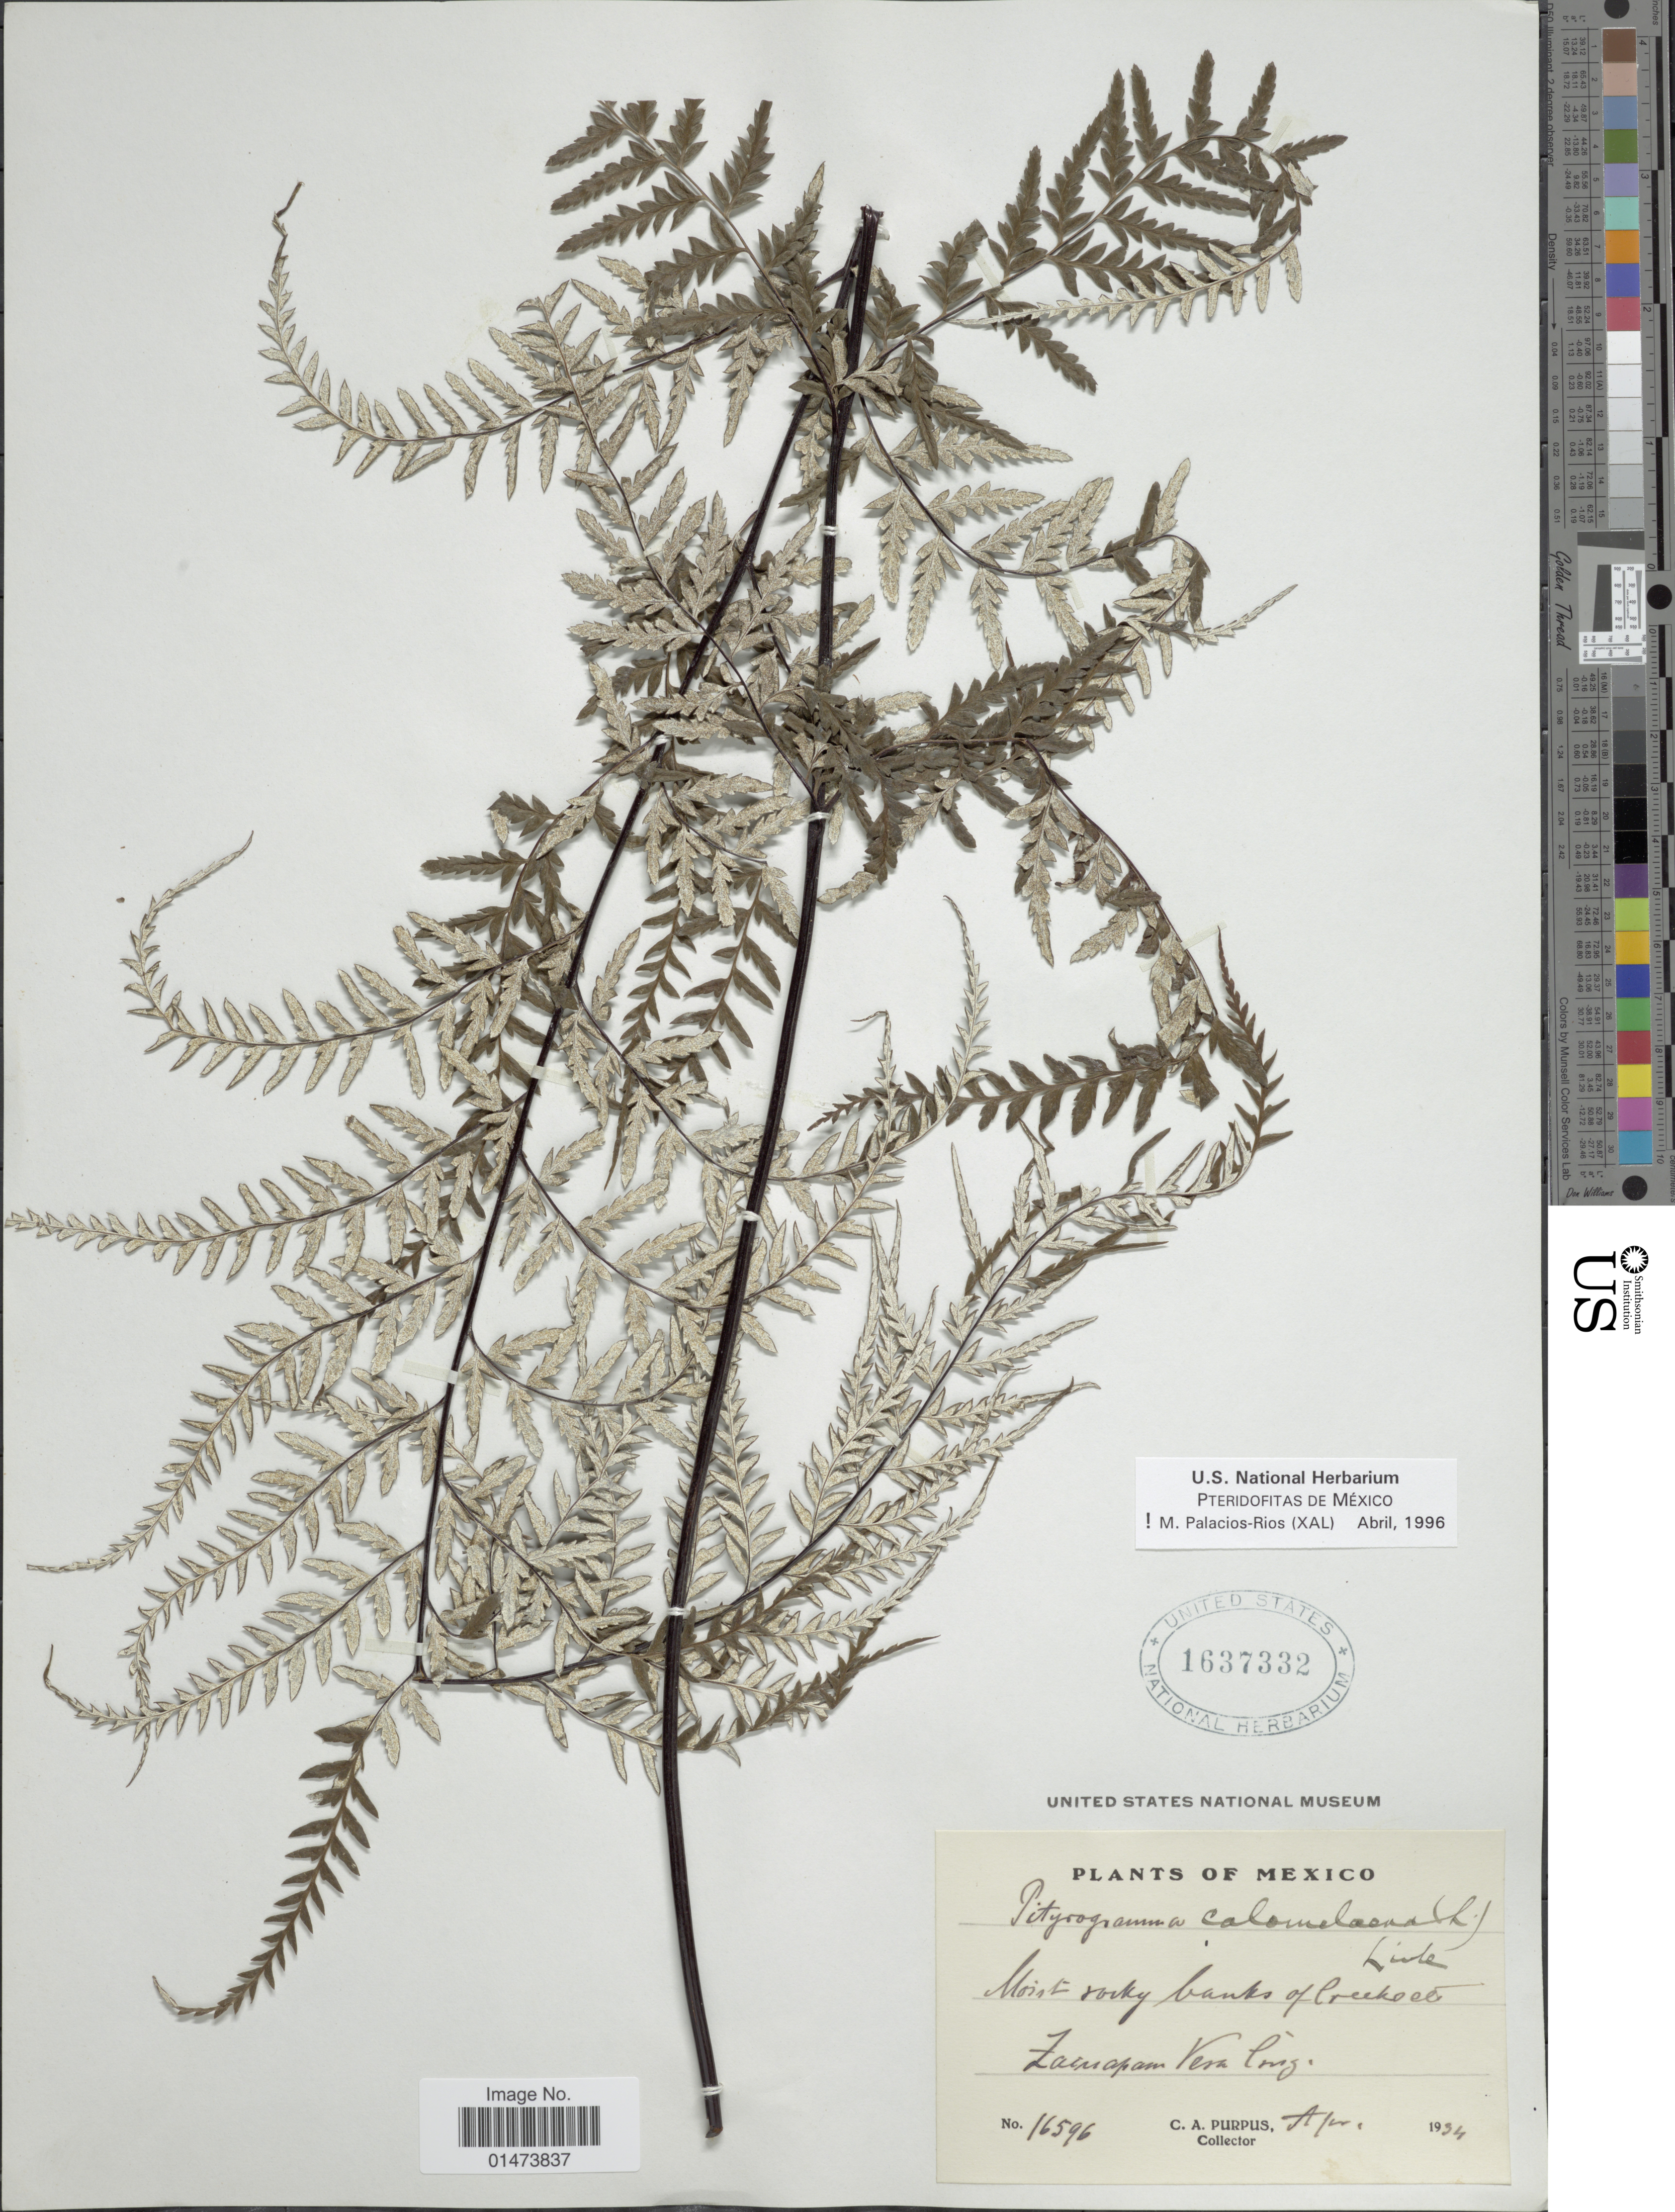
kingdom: Plantae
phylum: Tracheophyta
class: Polypodiopsida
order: Polypodiales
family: Pteridaceae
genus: Pityrogramma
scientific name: Pityrogramma calomelanos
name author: (L.) Link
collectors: C. A. Purpus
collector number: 16596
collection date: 1934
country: Mexico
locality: Moist rocky banks of creek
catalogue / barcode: US 1637332